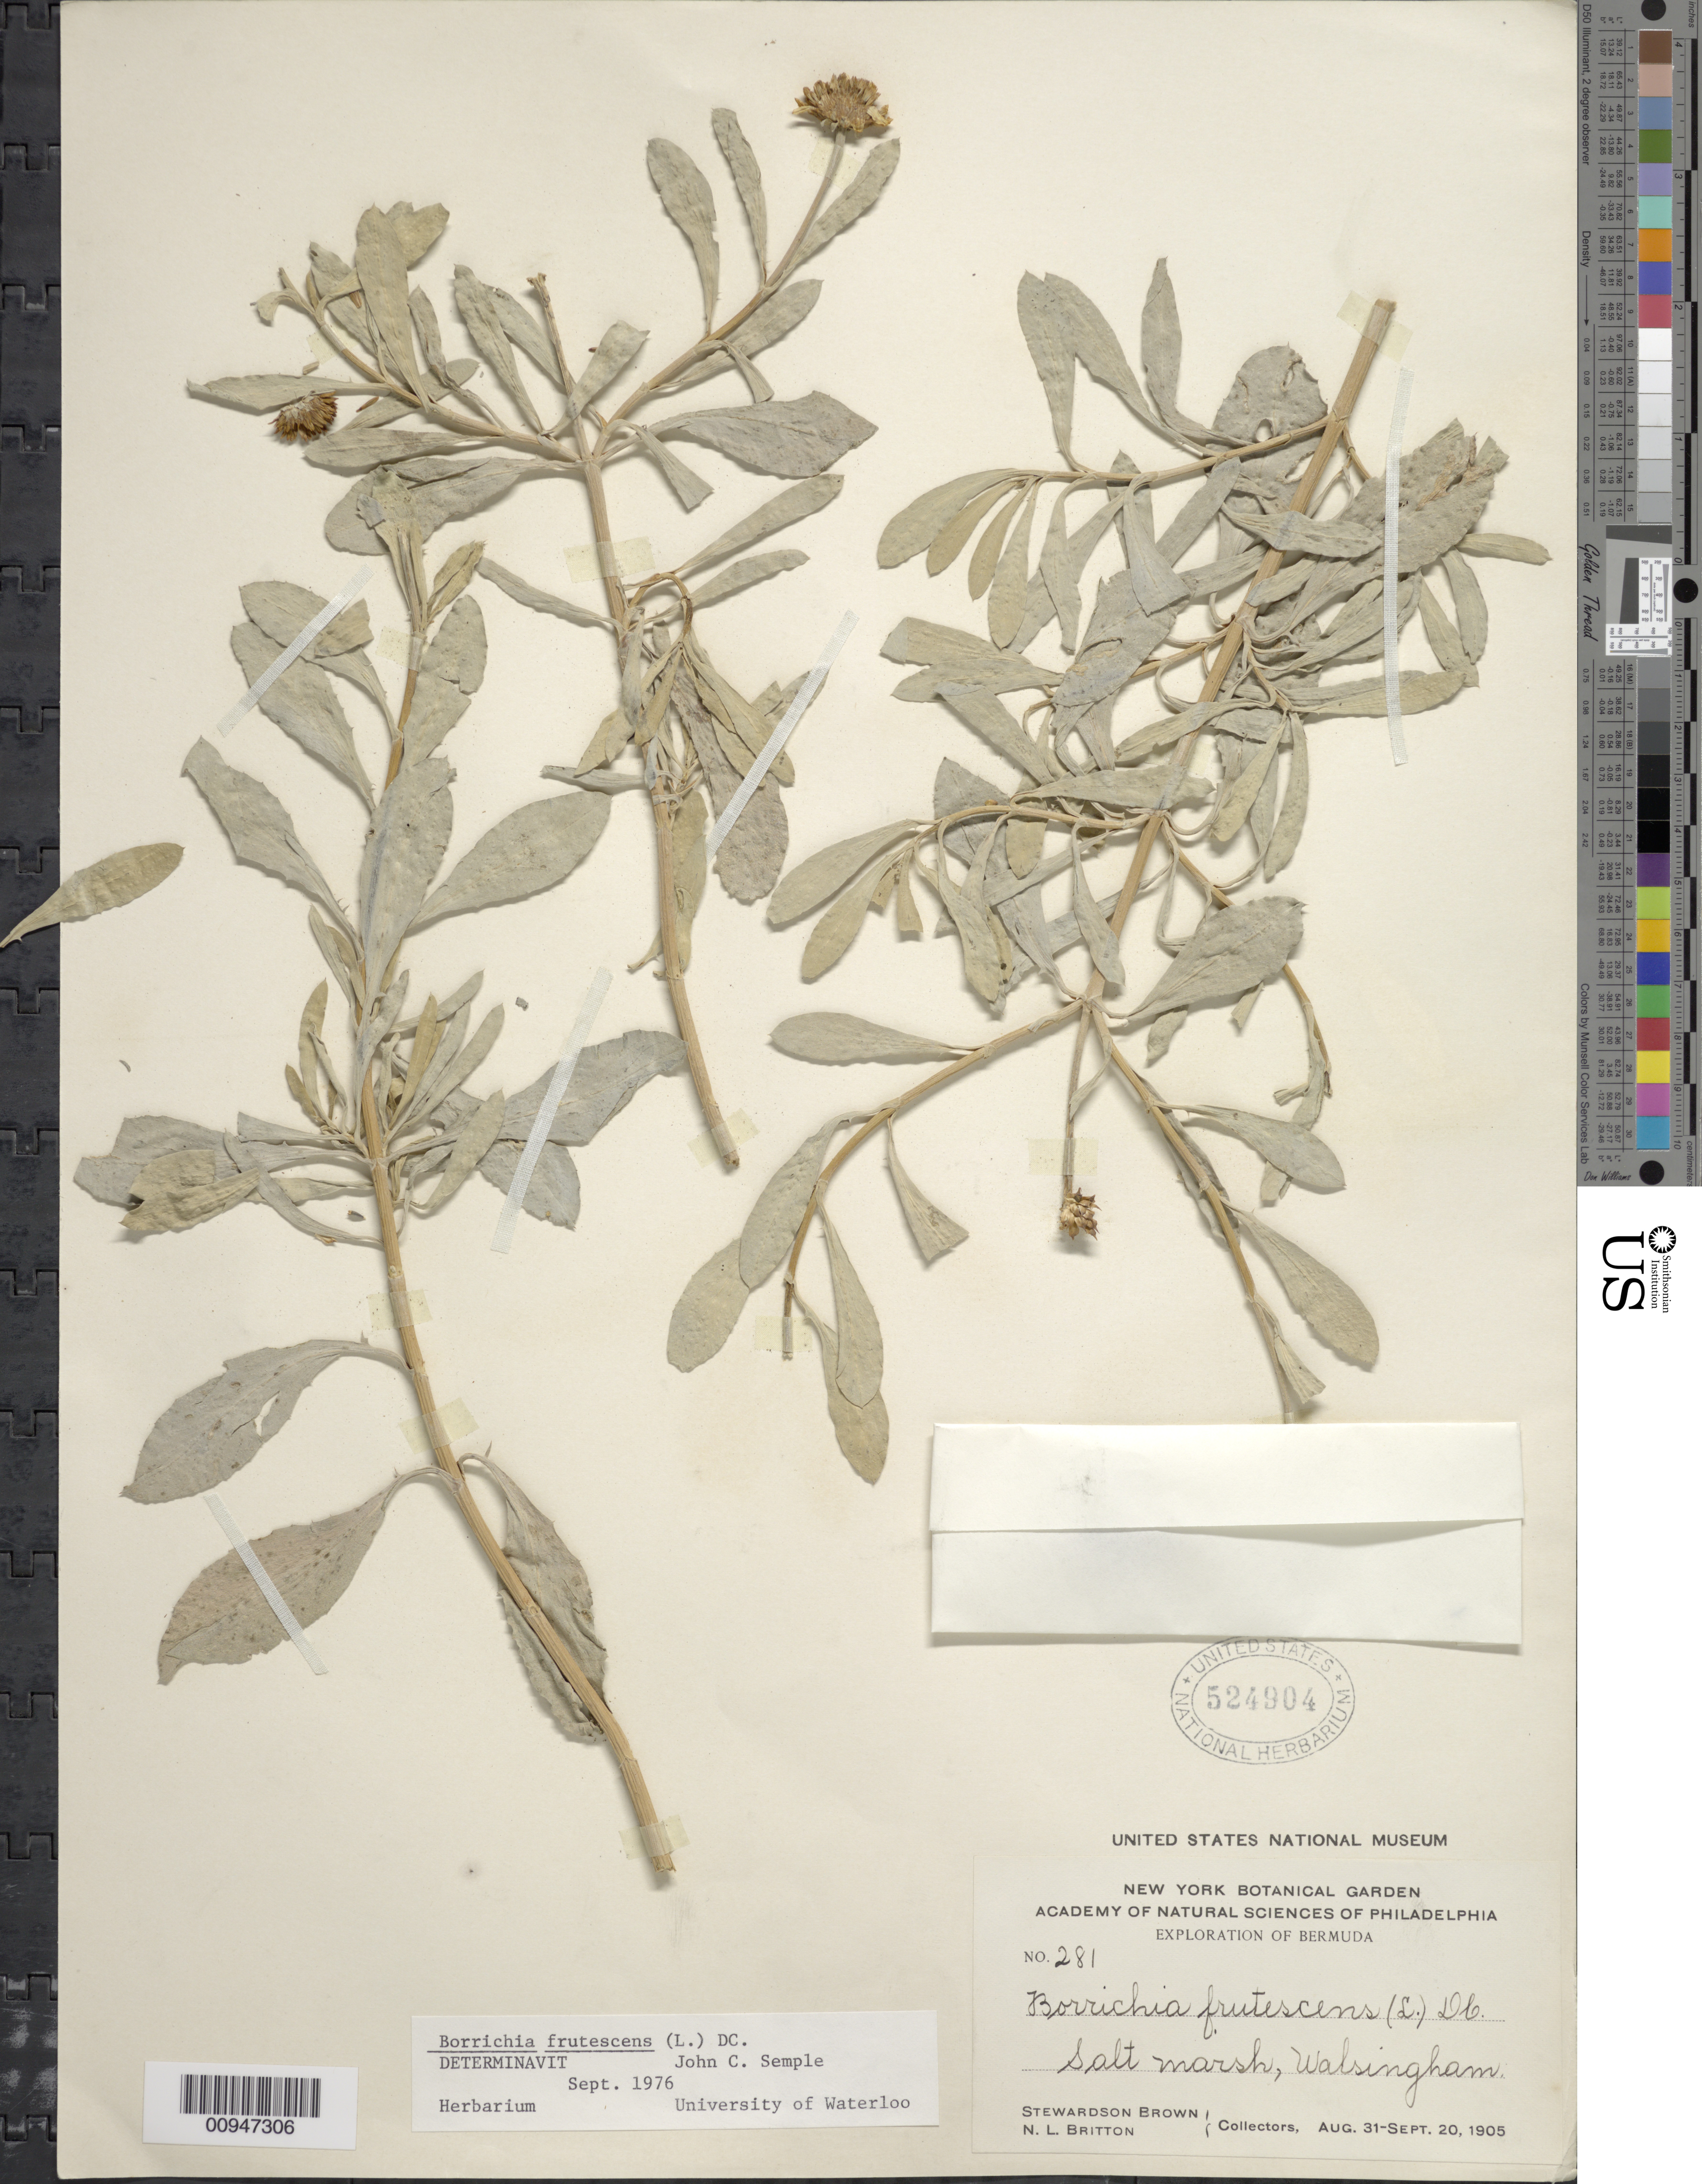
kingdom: Plantae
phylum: Tracheophyta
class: Magnoliopsida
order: Asterales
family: Asteraceae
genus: Borrichia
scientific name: Borrichia frutescens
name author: (L.) DC.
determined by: Semple, J. C.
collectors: S. Brown & N. Britton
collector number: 281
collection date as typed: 31 Aug 1905 to 20 Sep 1905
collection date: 1905-08-31/1905-09-20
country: Bermuda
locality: Walsingham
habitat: Salt marsh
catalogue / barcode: US 524904